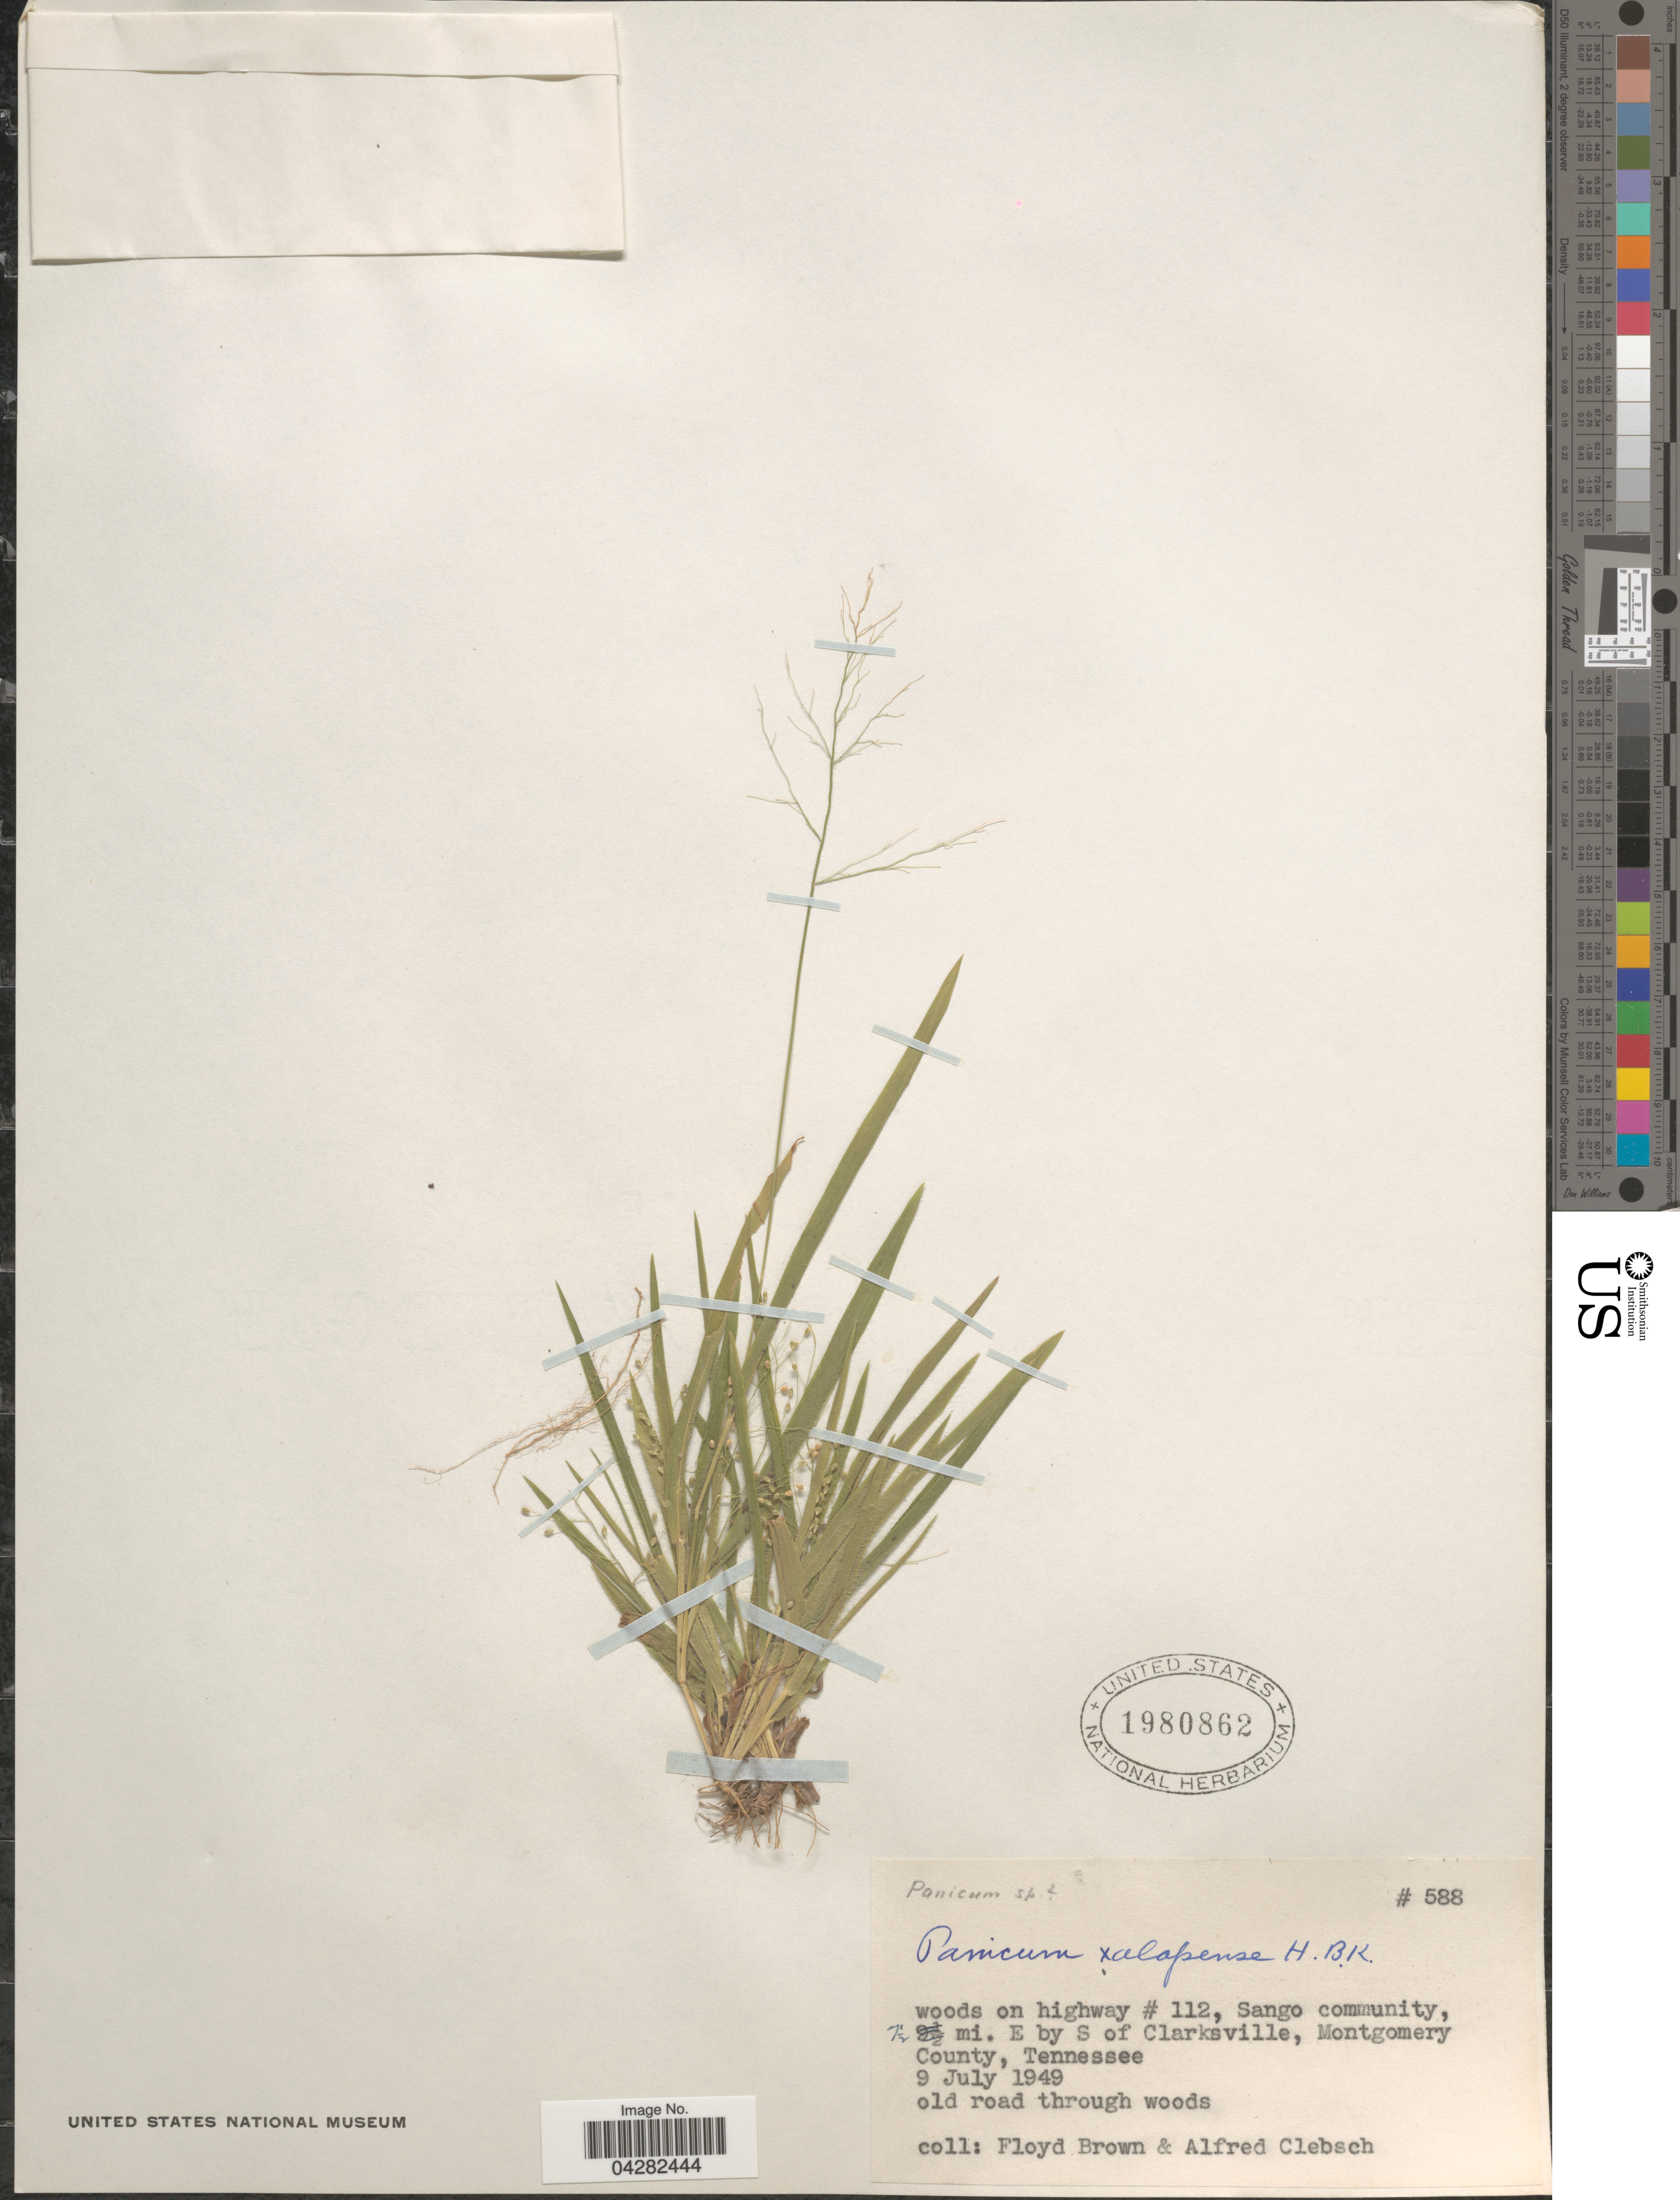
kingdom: Plantae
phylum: Tracheophyta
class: Liliopsida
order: Poales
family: Poaceae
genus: Dichanthelium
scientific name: Dichanthelium laxiflorum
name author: (Lam.) Gould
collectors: F. Brown & A. Clebsch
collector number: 588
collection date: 1949-07-09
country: United States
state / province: Tennessee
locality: Woods on highway # 112, Sango community, 7½ mi. E by S of Clarksville, montgomery County.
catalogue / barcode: US 1980862